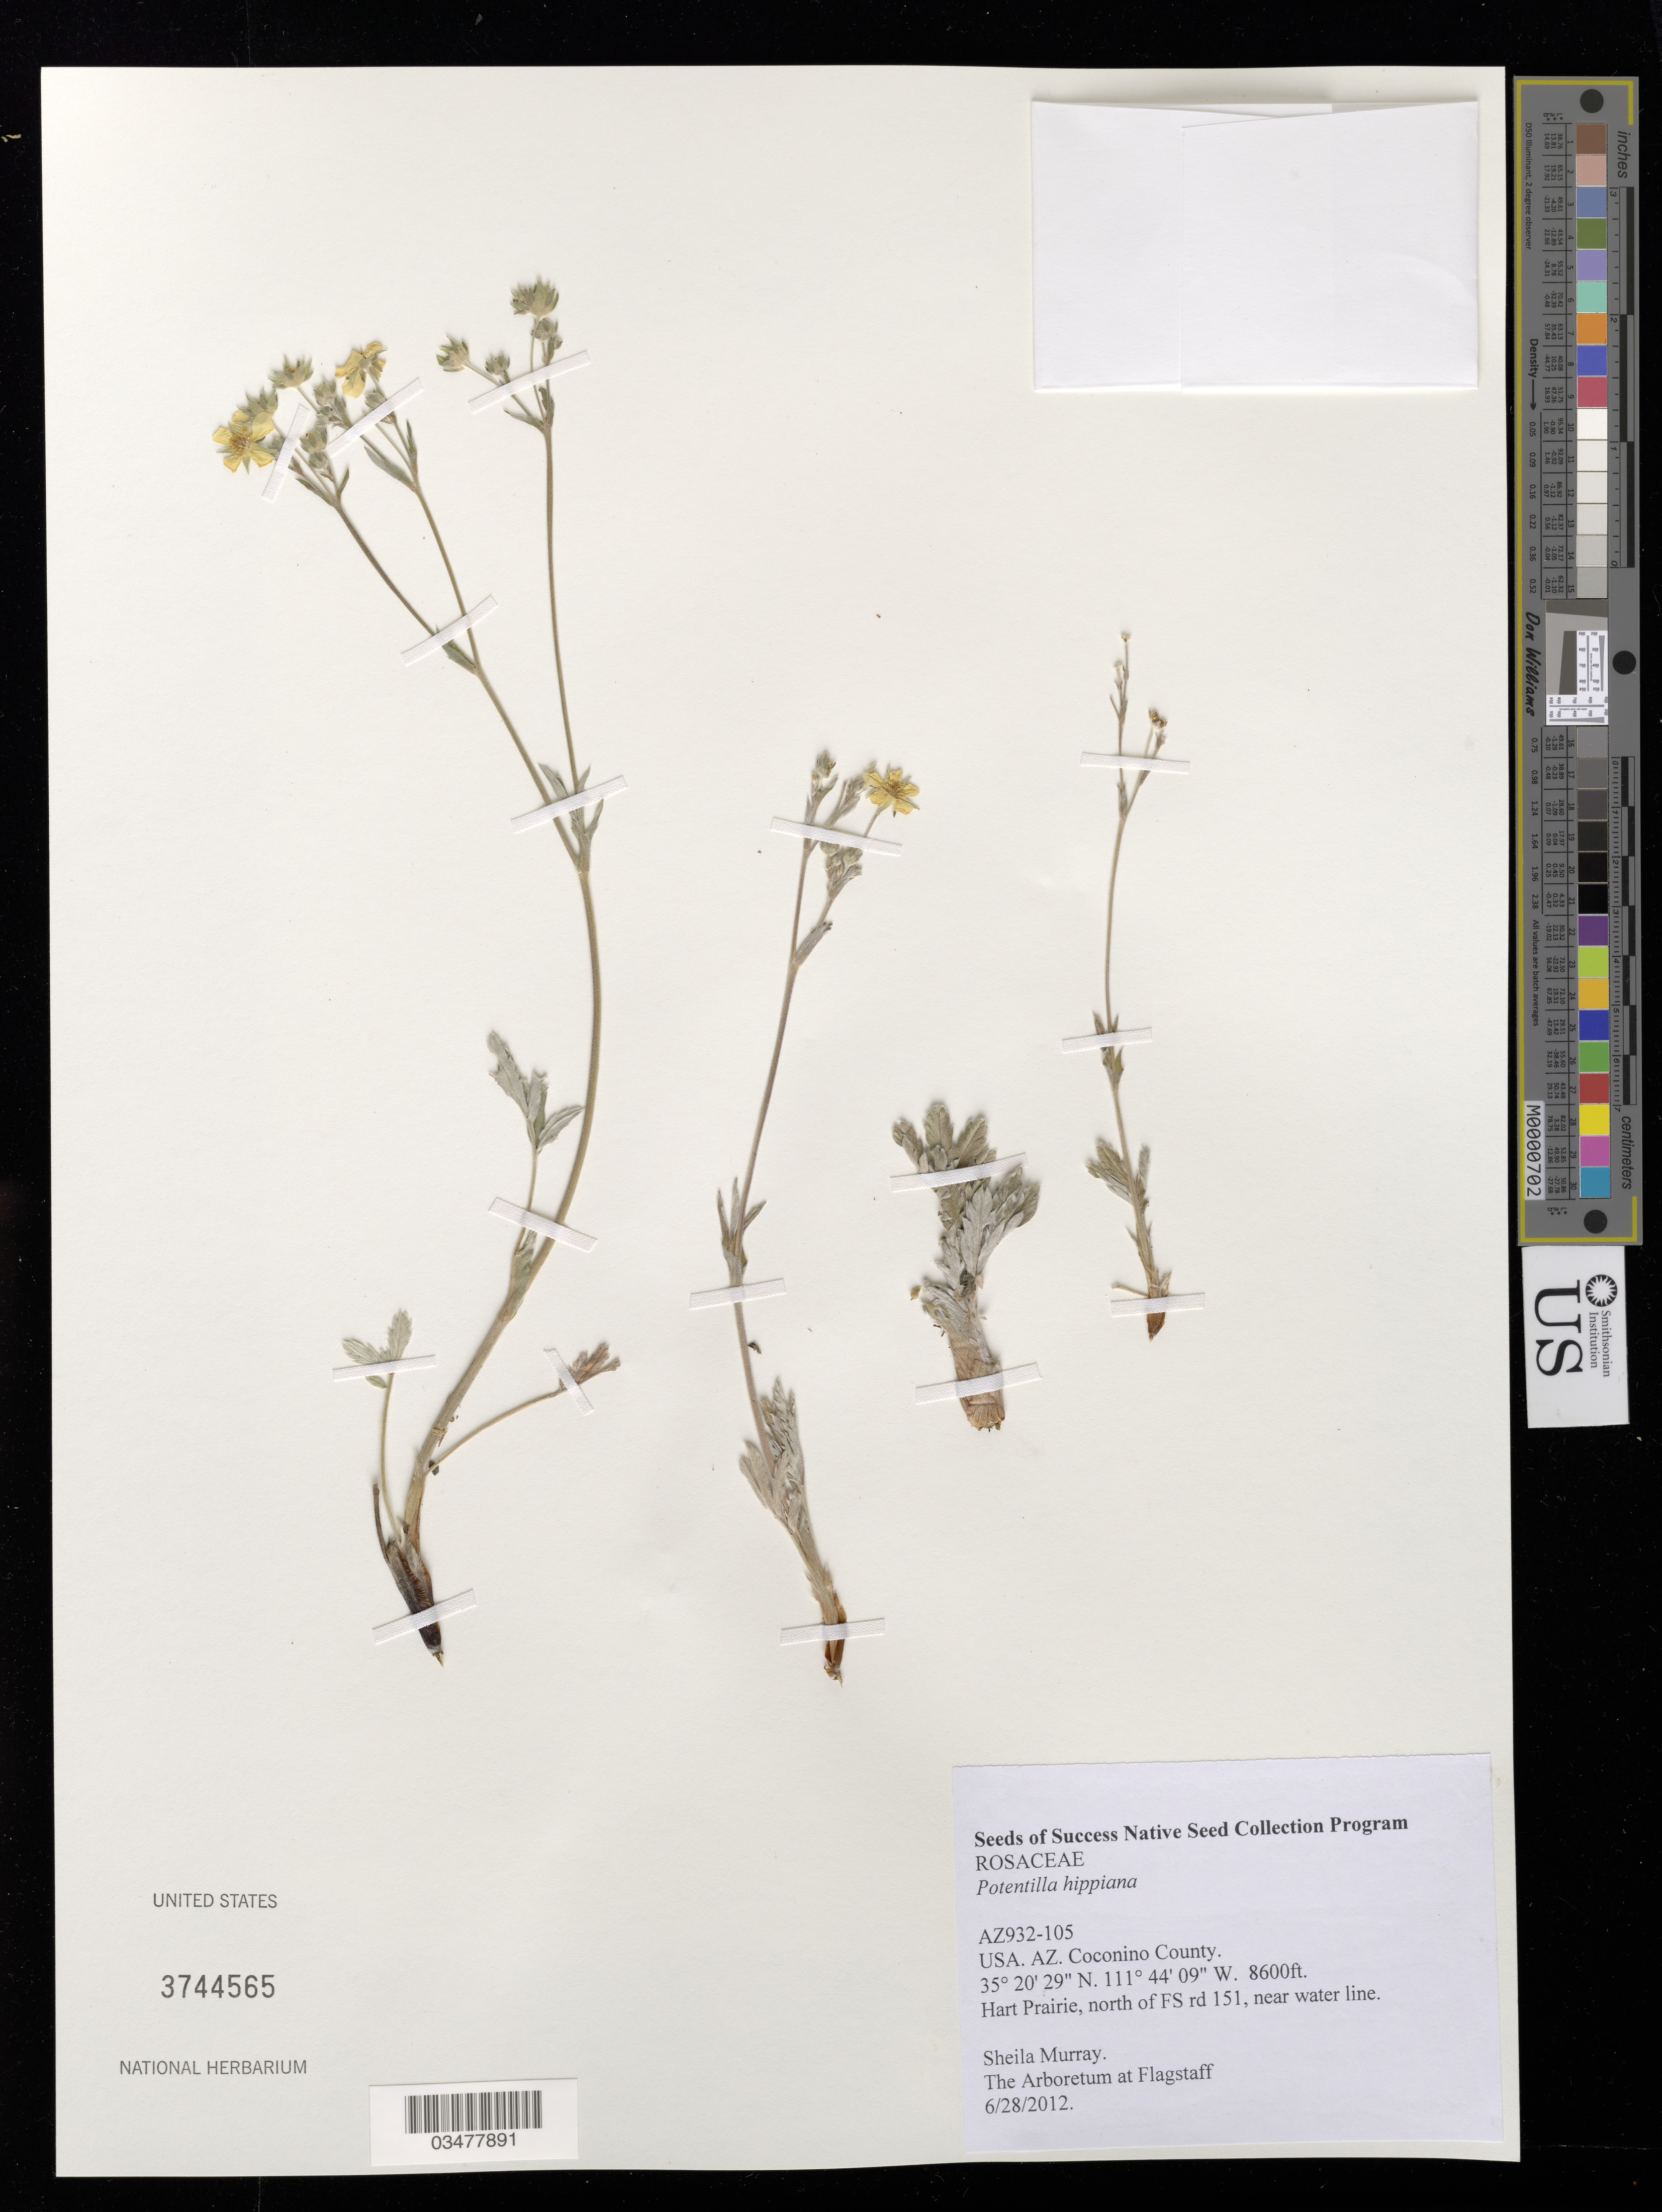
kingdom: Plantae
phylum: Tracheophyta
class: Magnoliopsida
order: Rosales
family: Rosaceae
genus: Potentilla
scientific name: Potentilla hippiana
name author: Lehm.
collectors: S. Murray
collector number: AZ932-105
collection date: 2012-06-28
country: United States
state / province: Arizona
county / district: Coconino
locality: Hart Prairie road, north of FS 151 road, near water line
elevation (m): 2621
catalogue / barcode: US 3744565